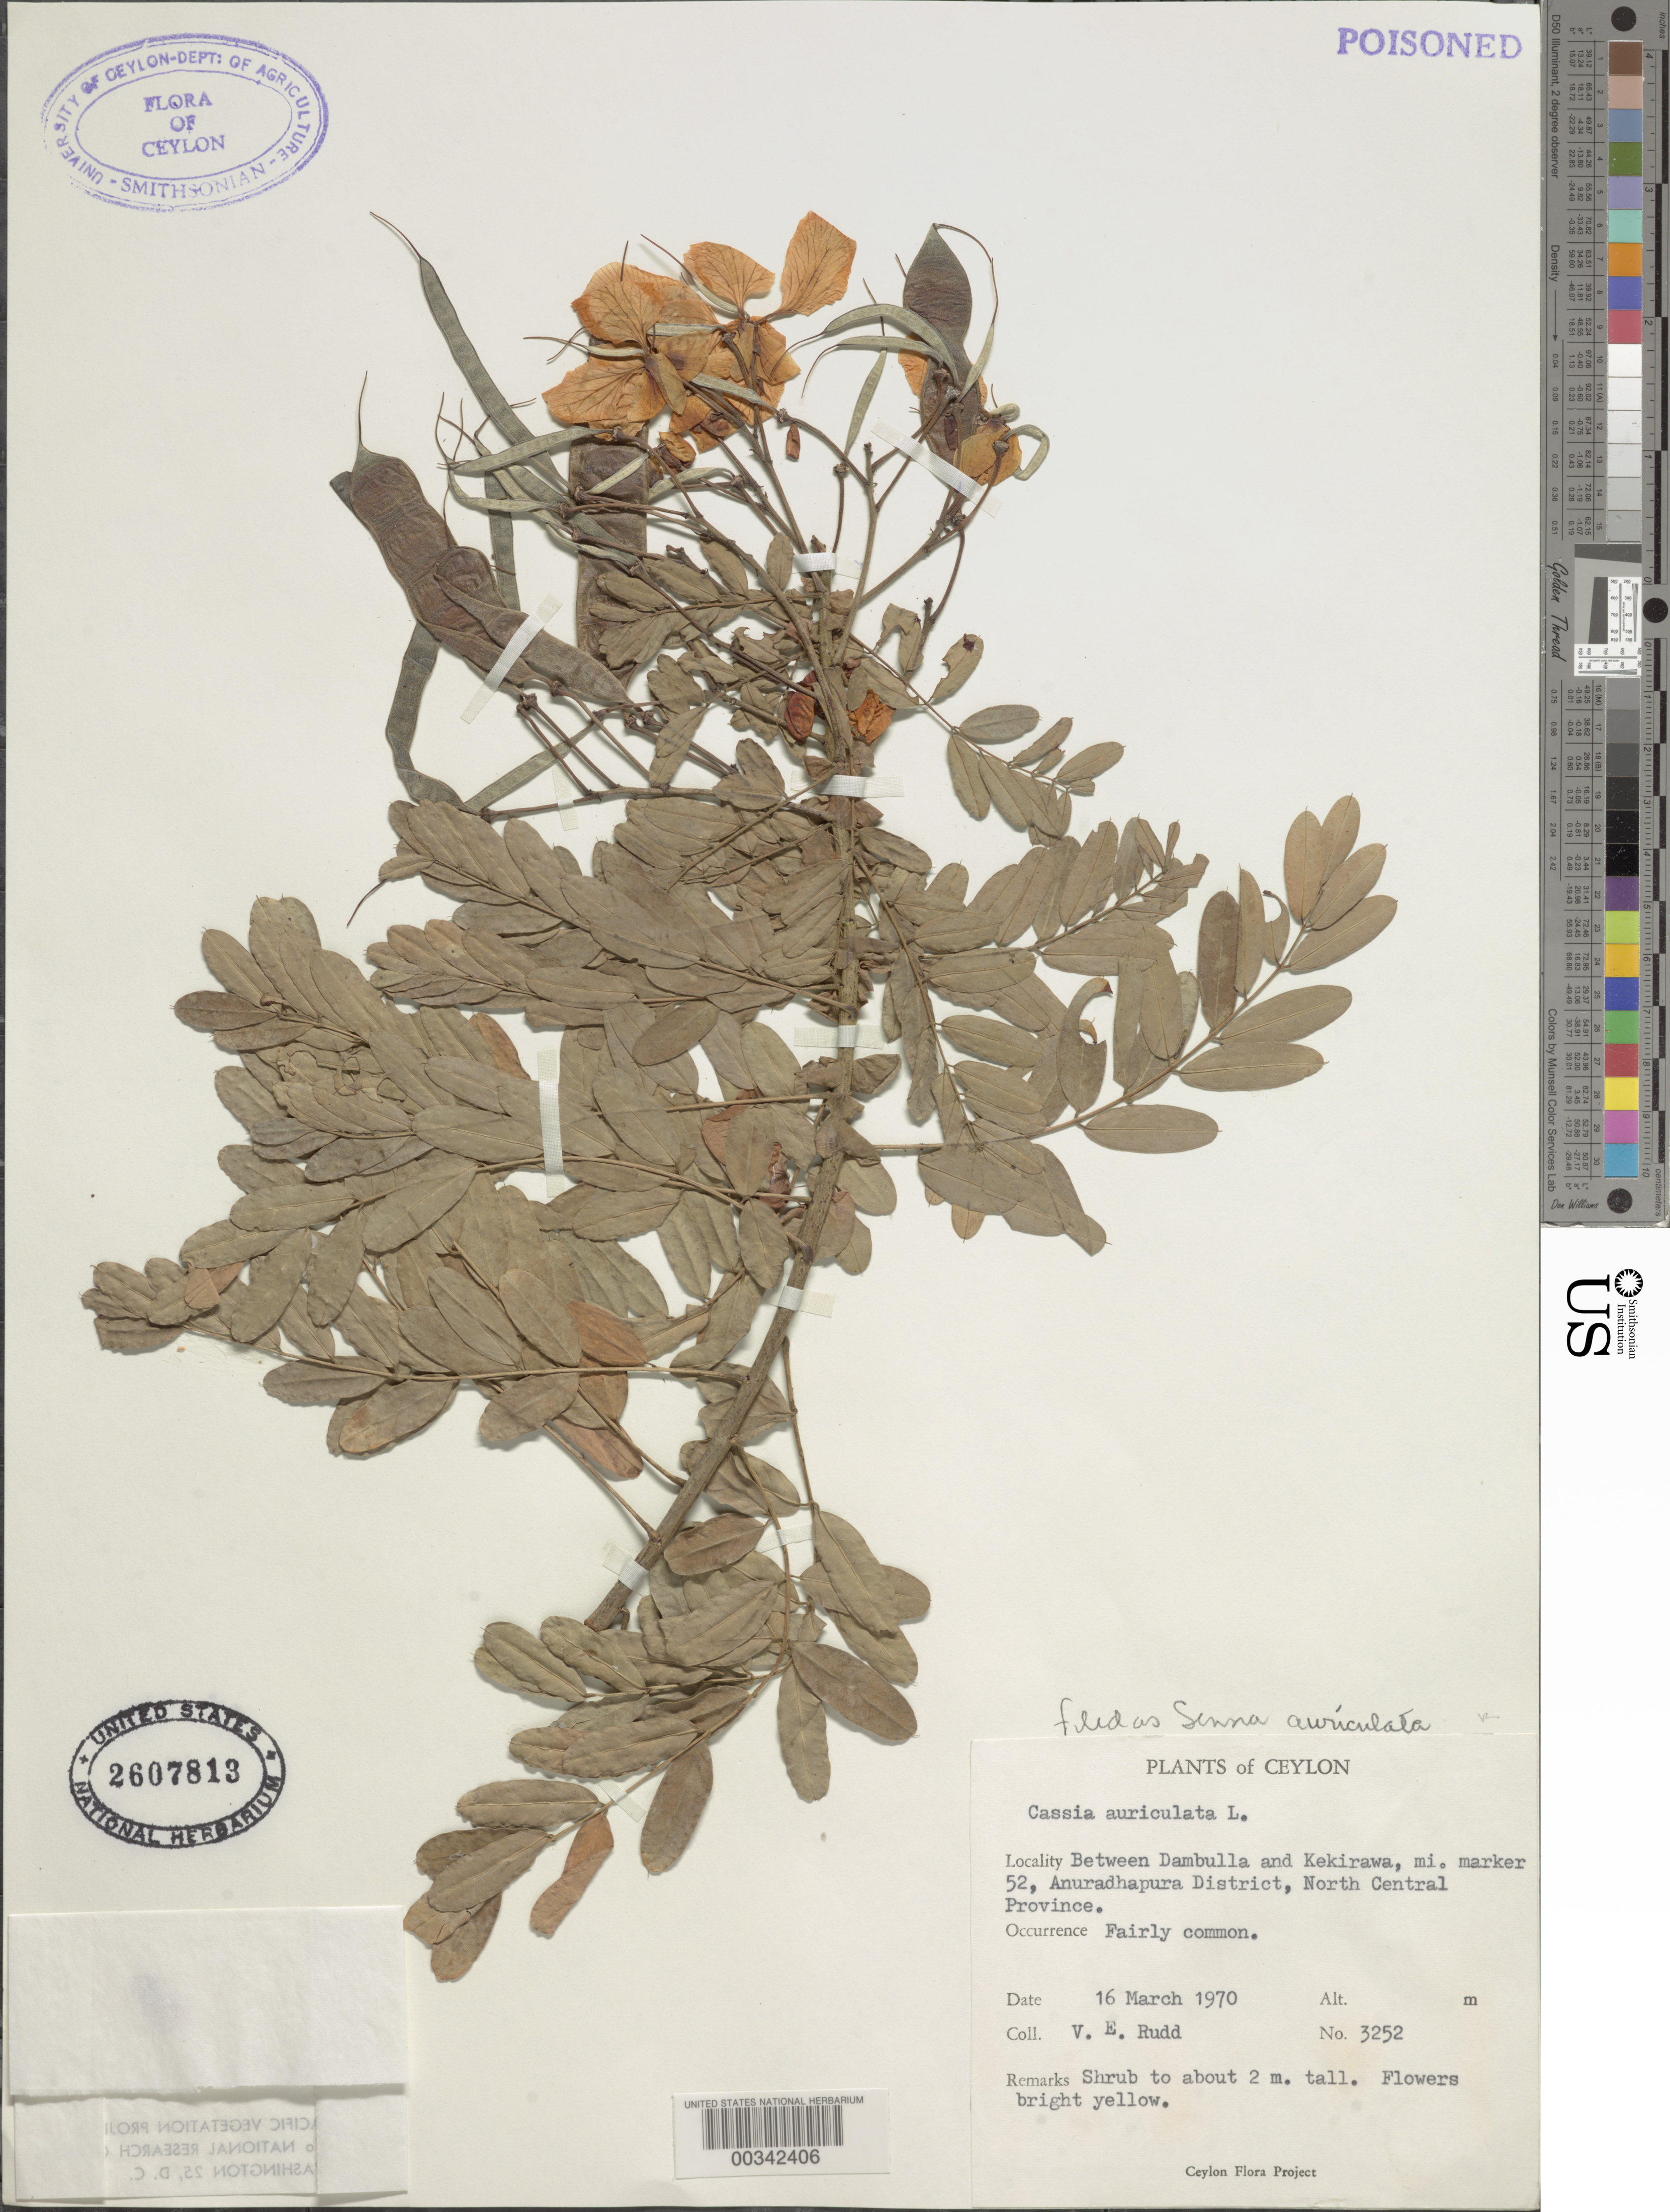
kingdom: Plantae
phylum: Tracheophyta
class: Magnoliopsida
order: Fabales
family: Fabaceae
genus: Senna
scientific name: Senna auriculata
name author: (L.) Roxb.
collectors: V. E. Rudd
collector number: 3252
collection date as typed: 16 Mar 1970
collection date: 1970-03-16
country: Sri Lanka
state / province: North Central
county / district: Anuradhapura Dist.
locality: Between dambulla and kekirawa, mi marker 52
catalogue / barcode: US 2607813